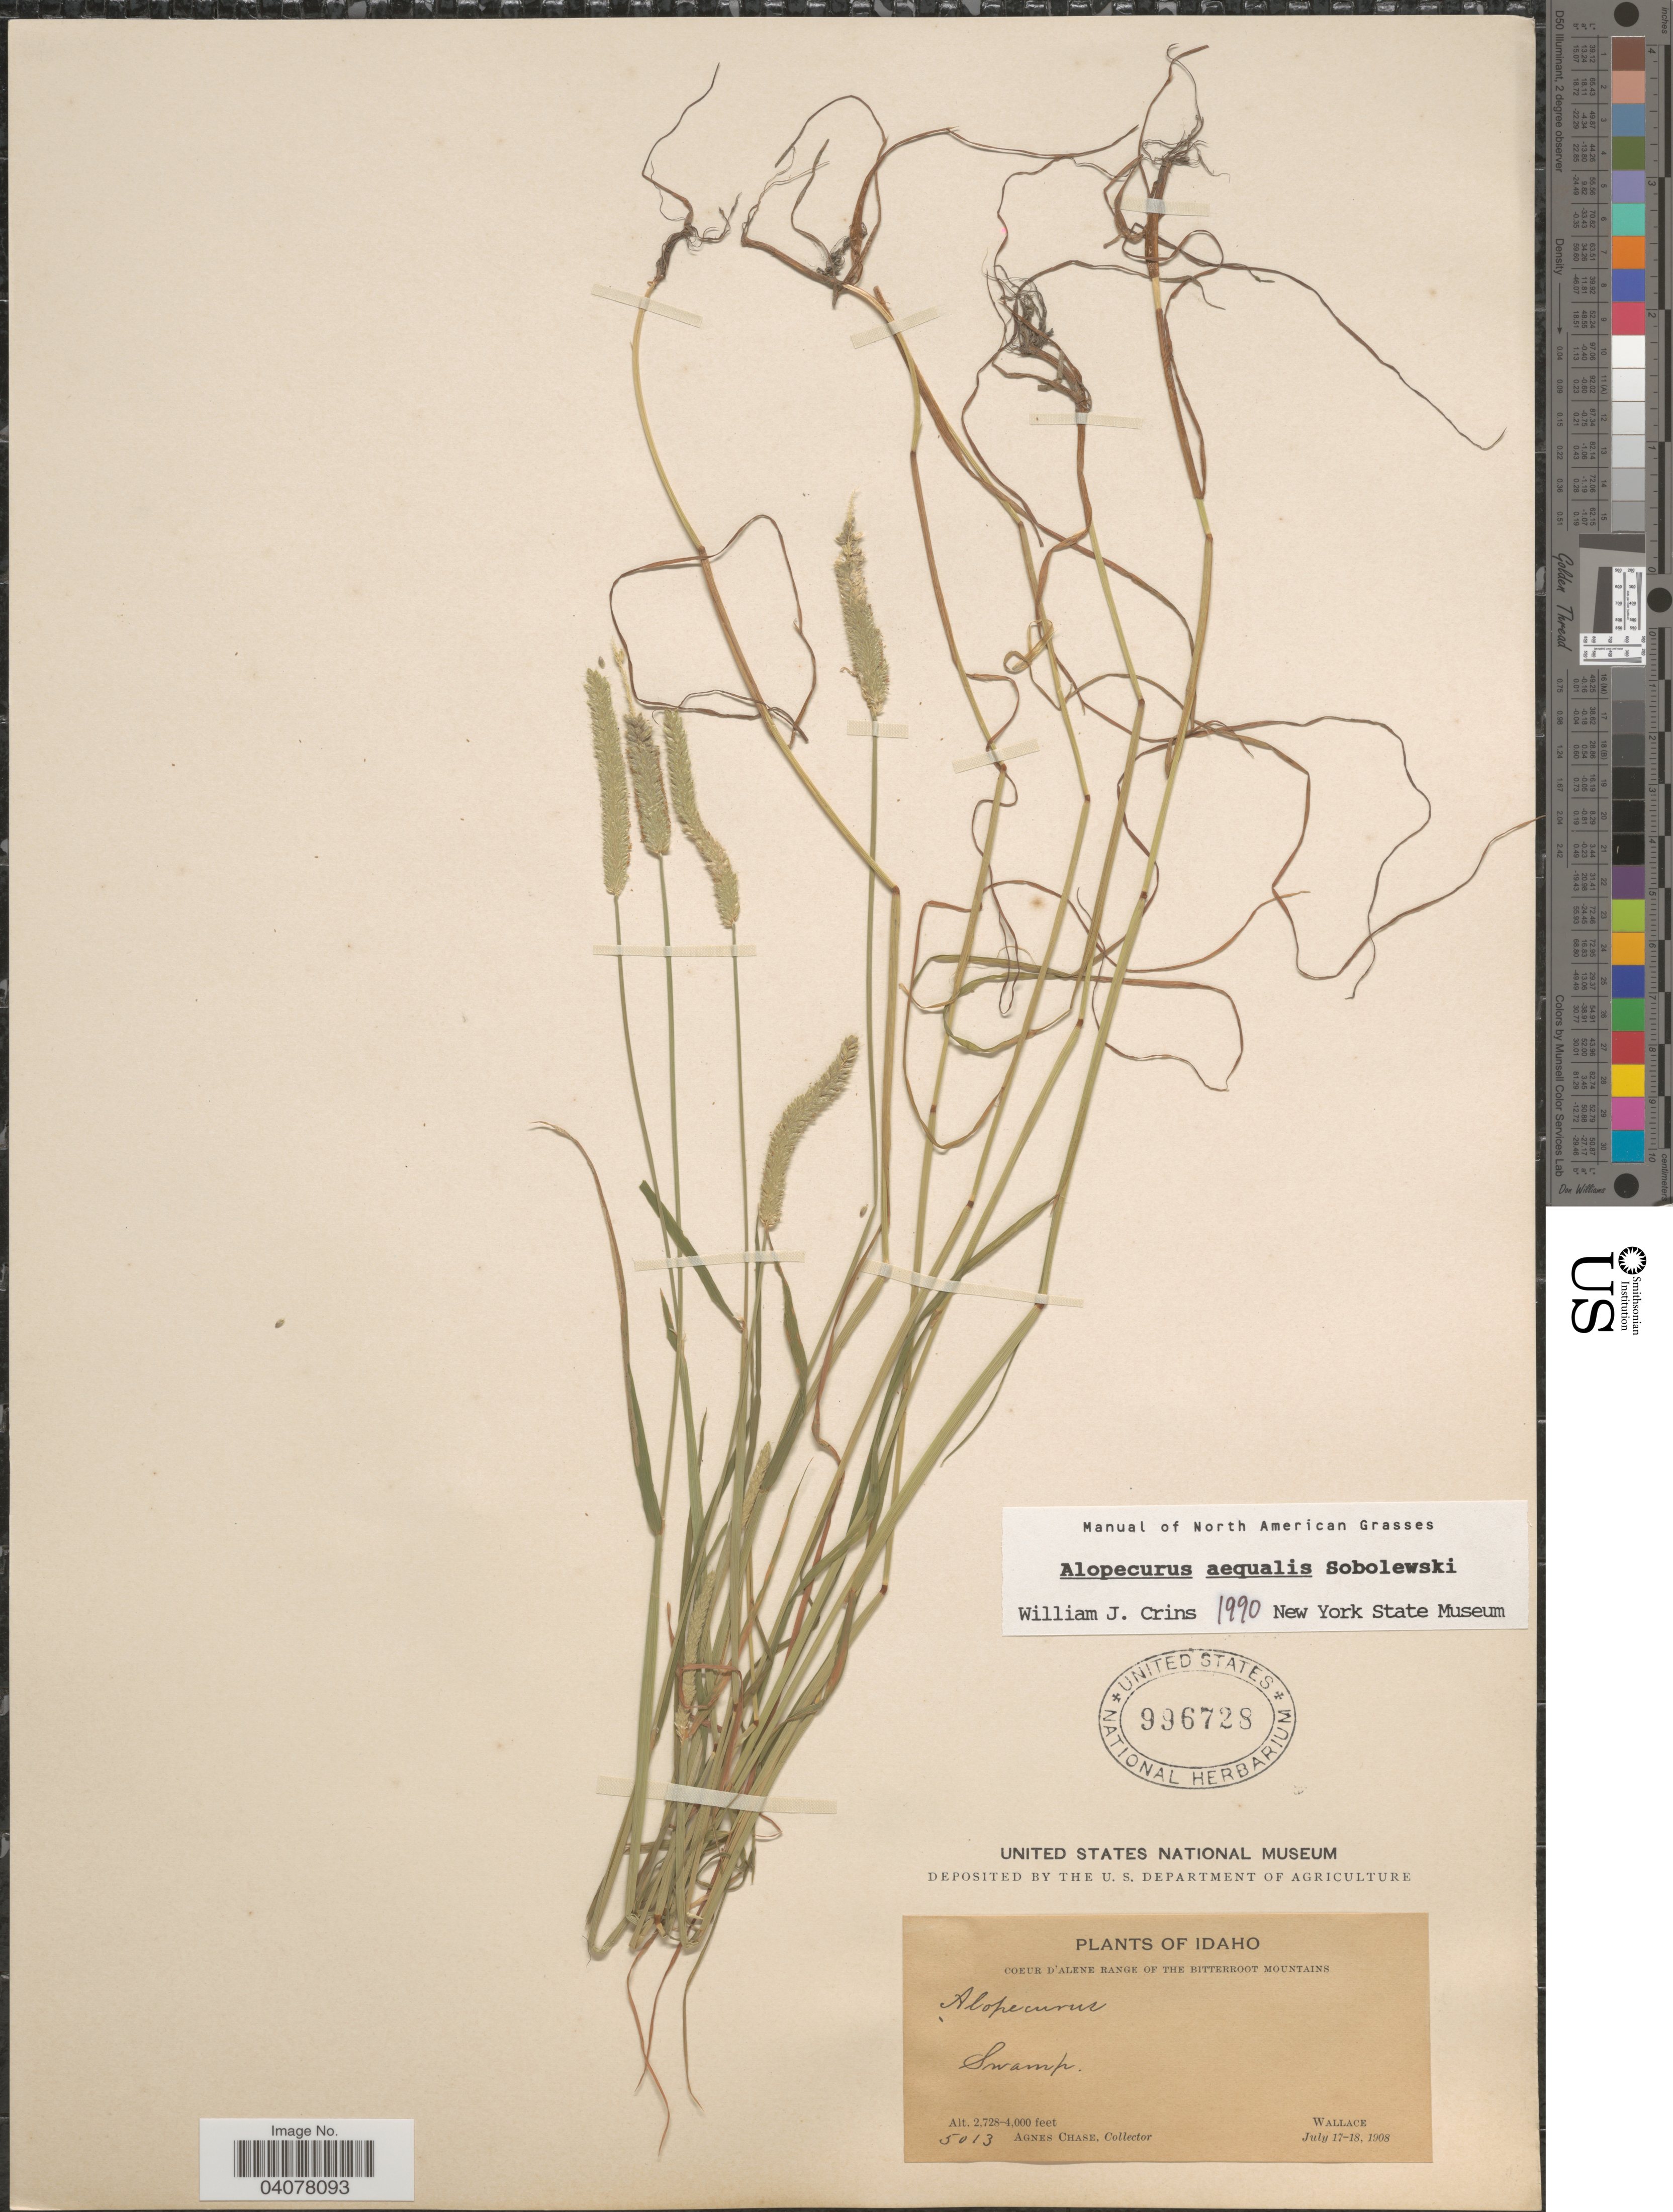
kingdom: Plantae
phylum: Tracheophyta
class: Liliopsida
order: Poales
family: Poaceae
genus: Alopecurus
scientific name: Alopecurus aequalis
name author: Sobol.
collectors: A. Chase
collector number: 5013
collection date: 1908-07-17/1908-07-18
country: United States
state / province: Idaho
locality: Coeur D'Alene Range of the Bitterroot Mountains. Swamp. Wallace.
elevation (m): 831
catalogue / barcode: US 996728